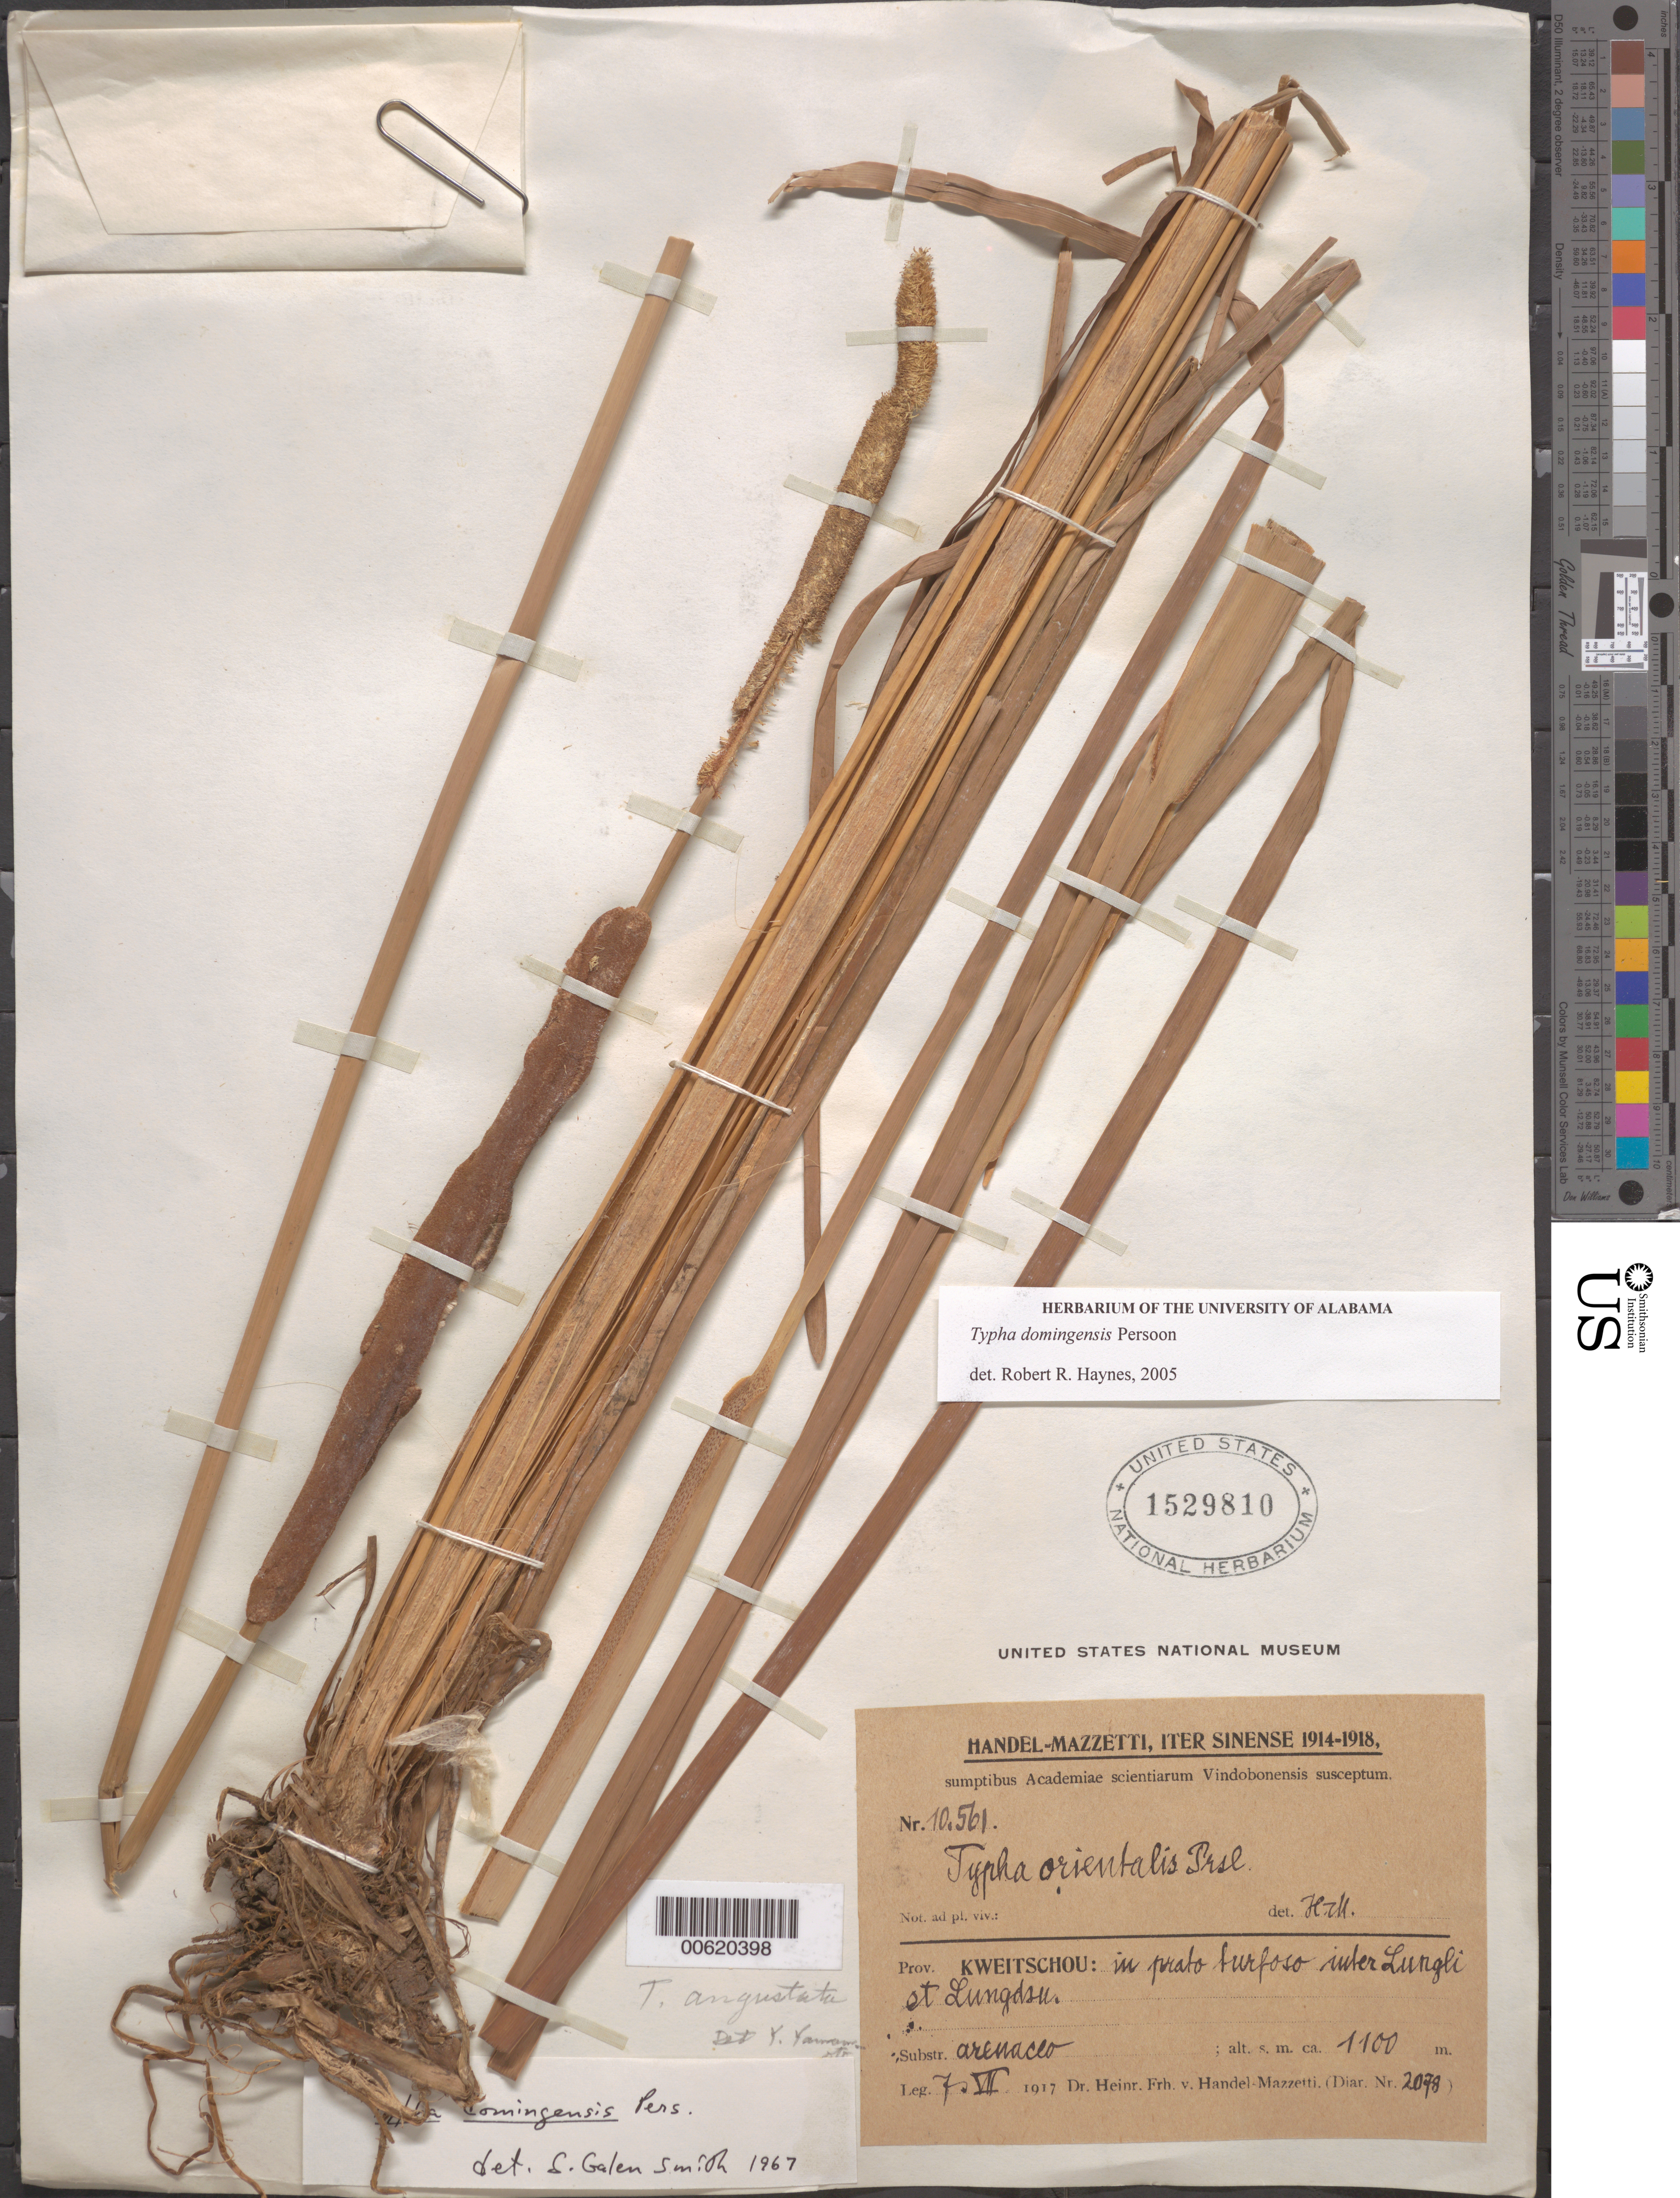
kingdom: Plantae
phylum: Tracheophyta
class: Liliopsida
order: Poales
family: Typhaceae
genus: Typha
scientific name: Typha domingensis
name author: Pers.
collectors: H. Handel-Mazzetti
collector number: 10561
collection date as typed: Jul 1917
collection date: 1917-07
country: China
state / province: Guizhou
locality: Sinense, Kweitschou, arenaceo [from China, Kweichow, sandy]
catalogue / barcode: US 1529810